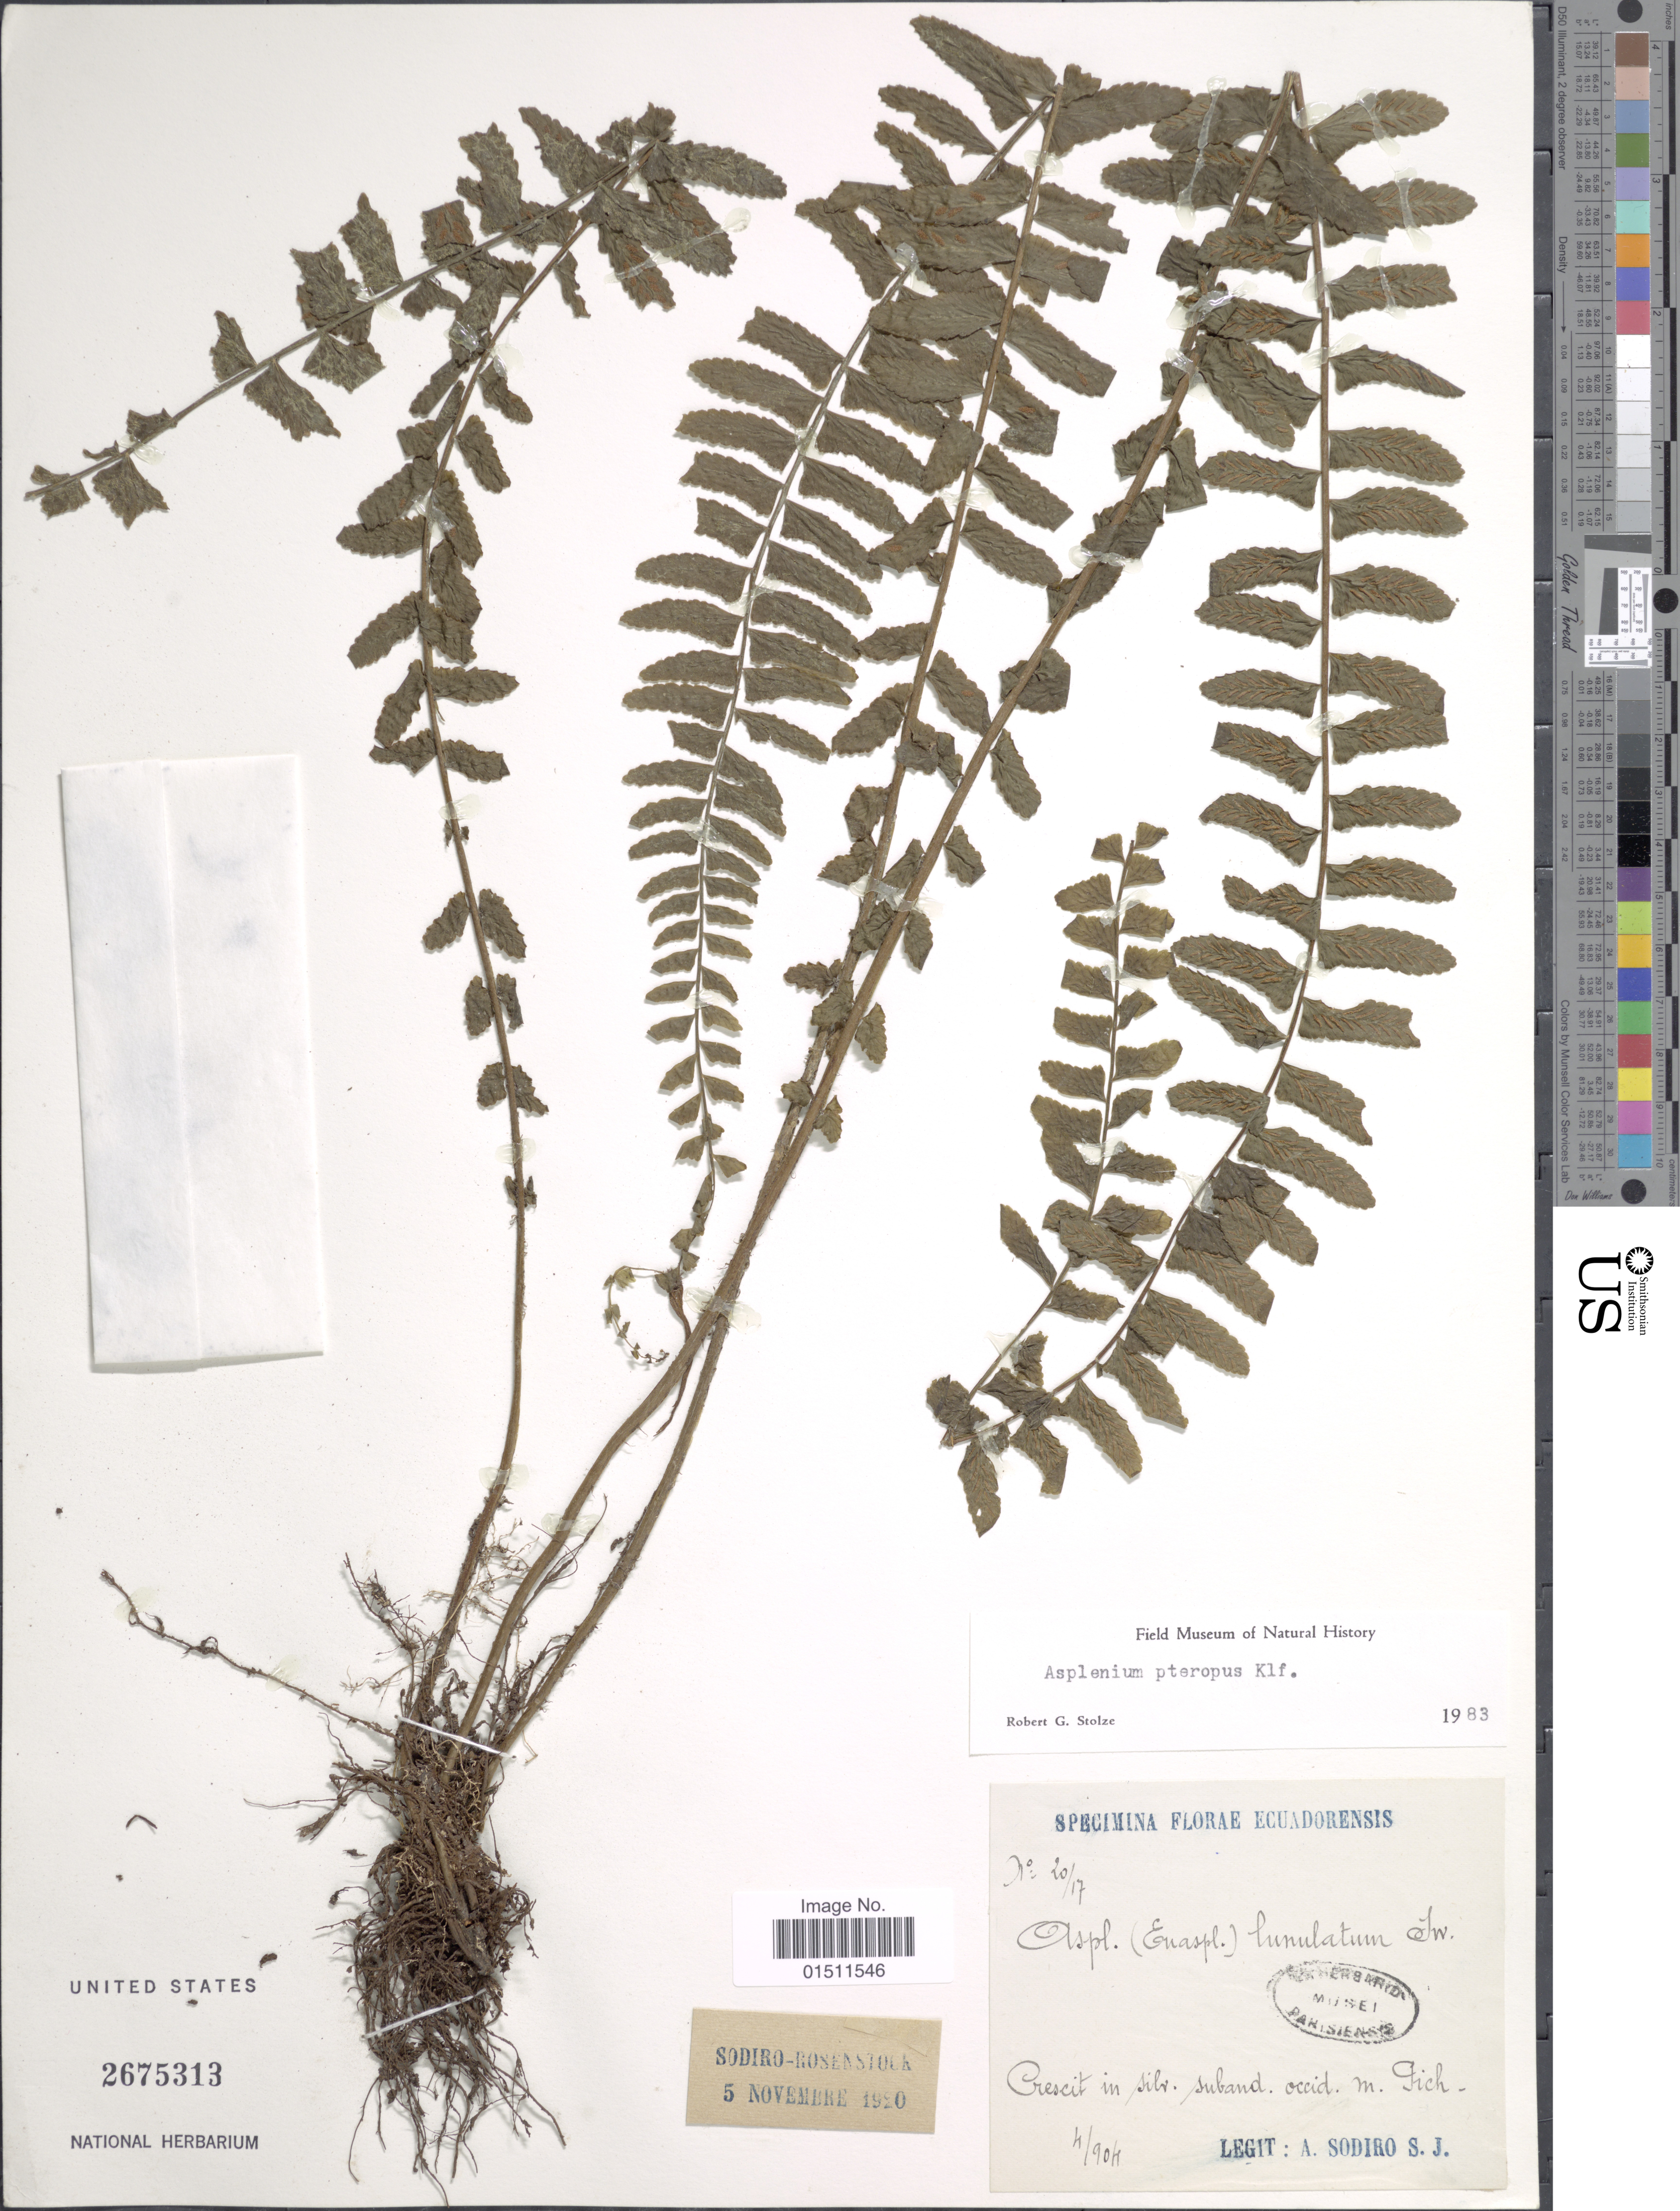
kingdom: Plantae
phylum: Tracheophyta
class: Polypodiopsida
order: Polypodiales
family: Aspleniaceae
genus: Asplenium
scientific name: Asplenium macrodon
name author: Fée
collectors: A. Sodiro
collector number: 20/17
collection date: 1904-04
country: Ecuador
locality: Ecuadorensis, Crescit in silv. suband. occid. m. Fich.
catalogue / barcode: US 2675313